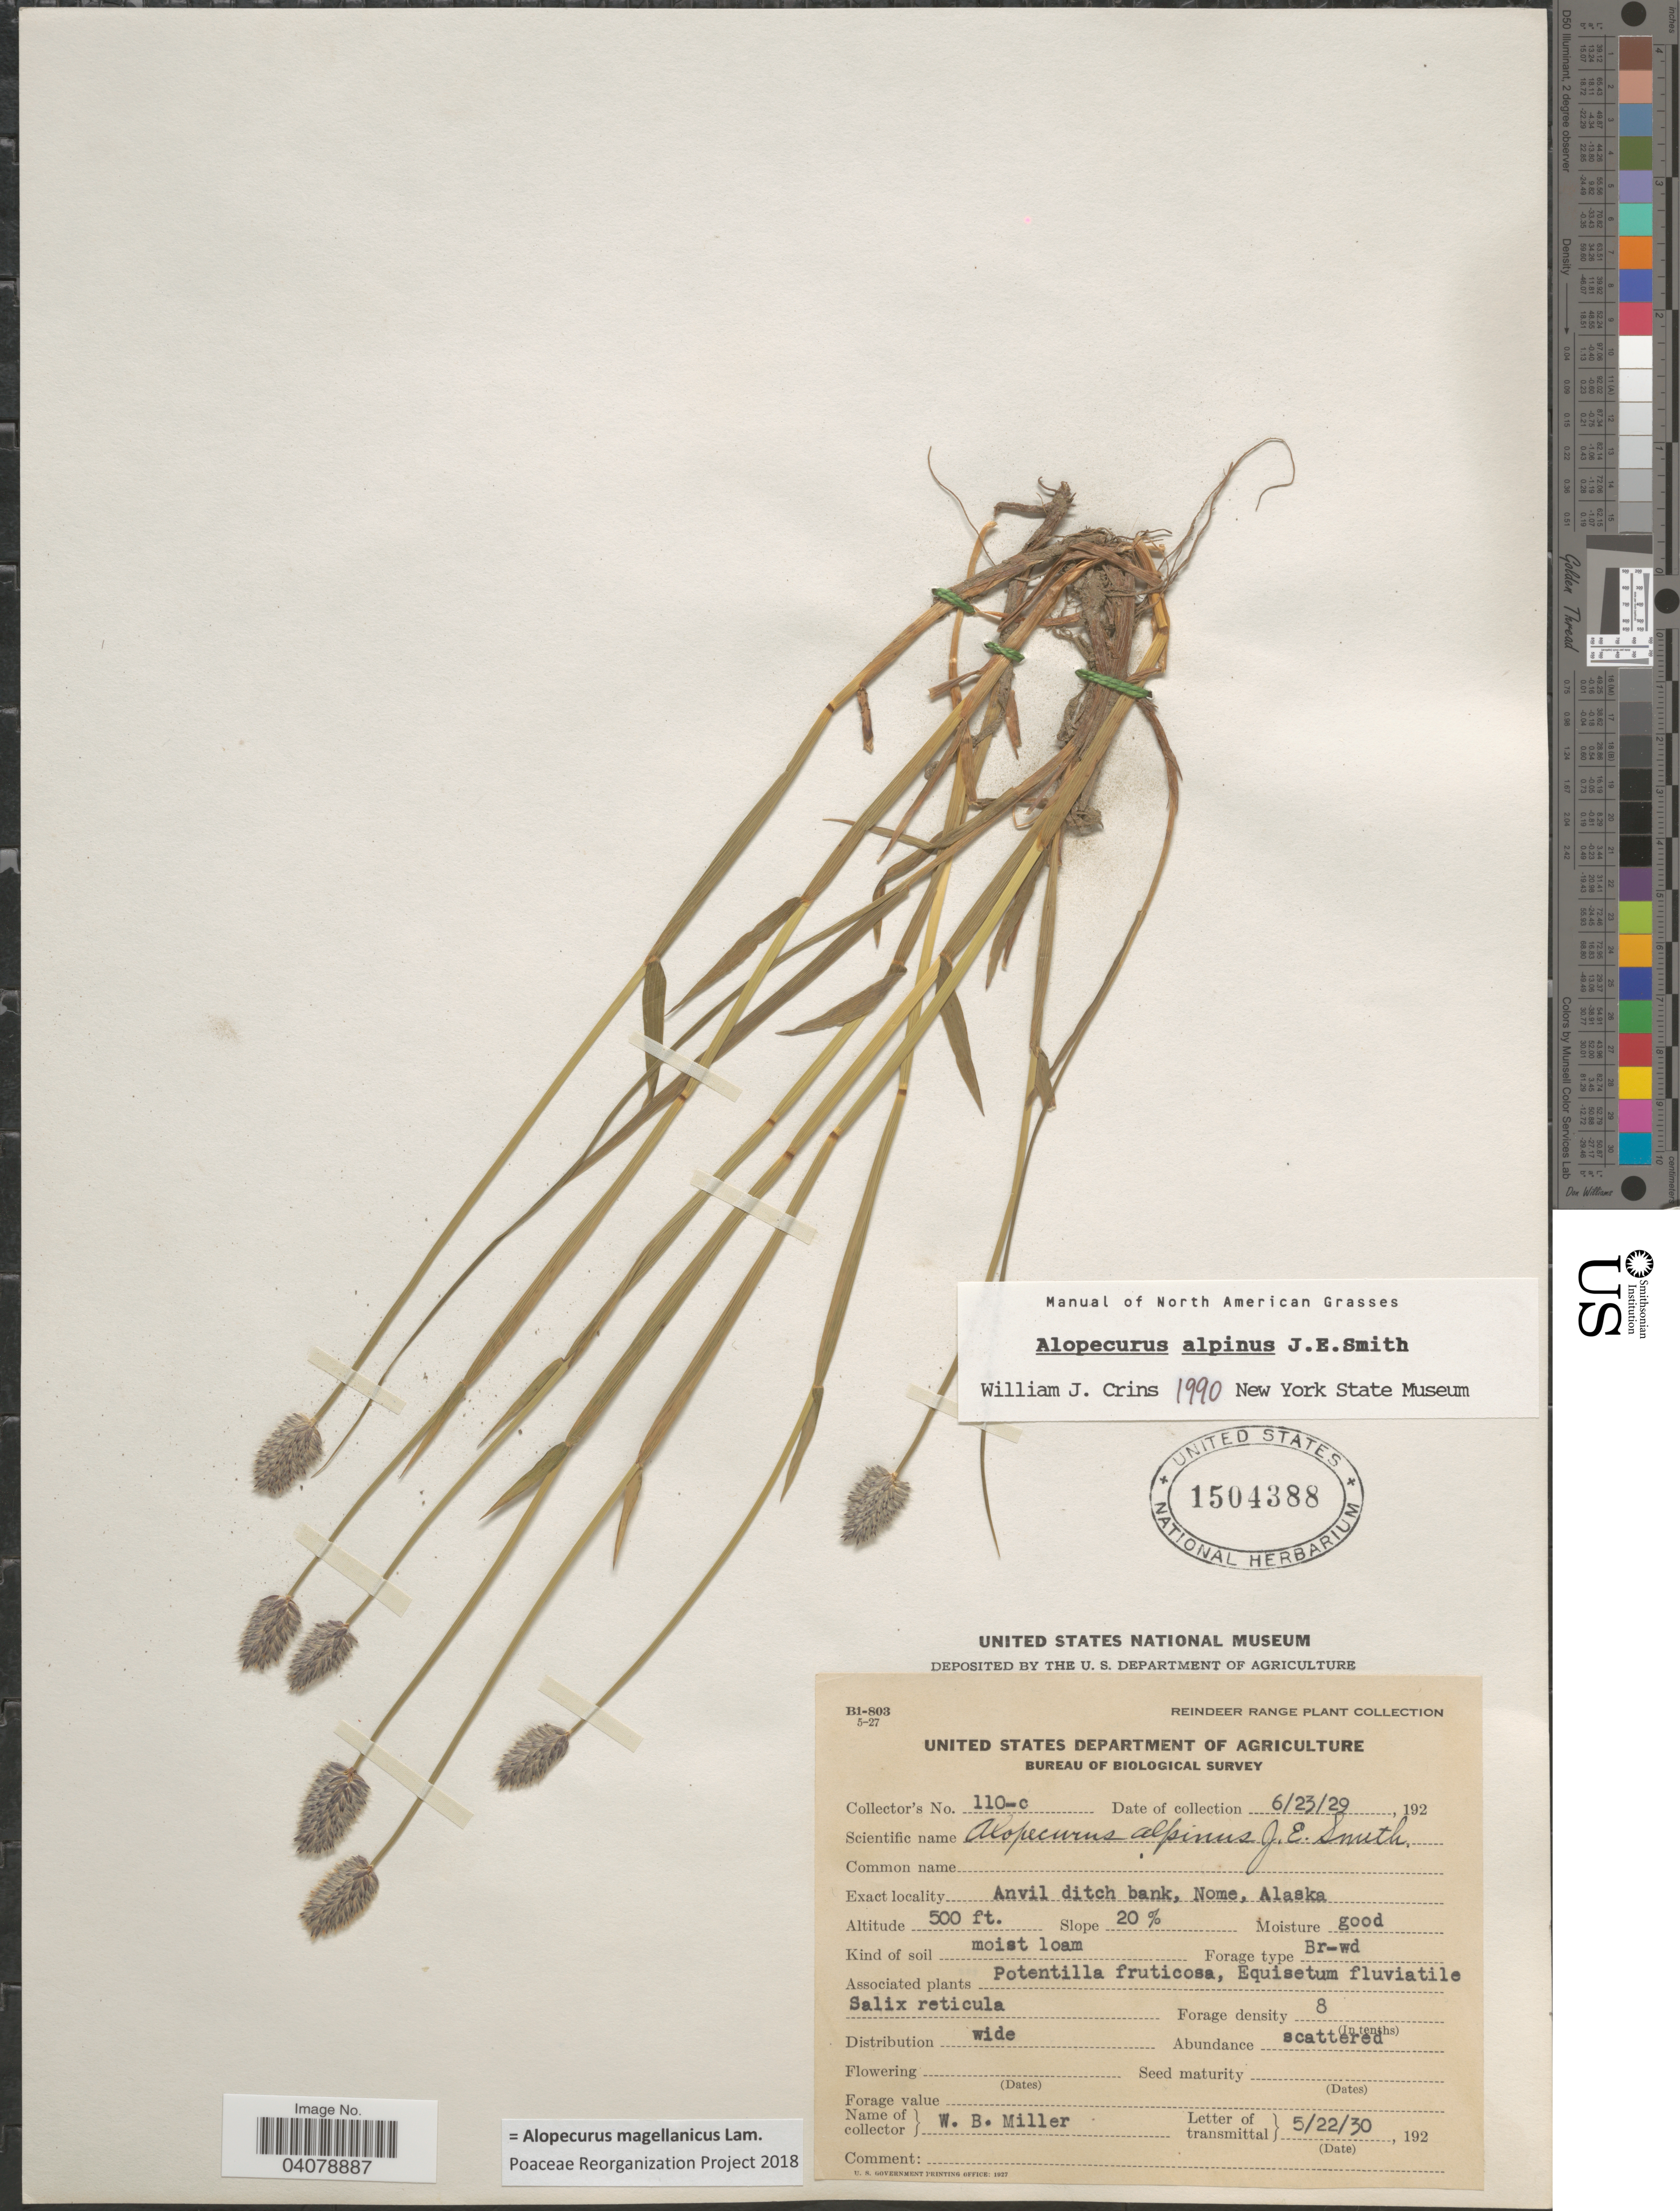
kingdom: Plantae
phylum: Tracheophyta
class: Liliopsida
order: Poales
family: Poaceae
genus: Alopecurus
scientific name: Alopecurus magellanicus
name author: Lam.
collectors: W. Miller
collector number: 110-c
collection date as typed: Transcribed d/m/y: 22/5/30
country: United States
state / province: Alaska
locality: Anvil ditch bank, Nome.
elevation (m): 152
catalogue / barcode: US 1504388